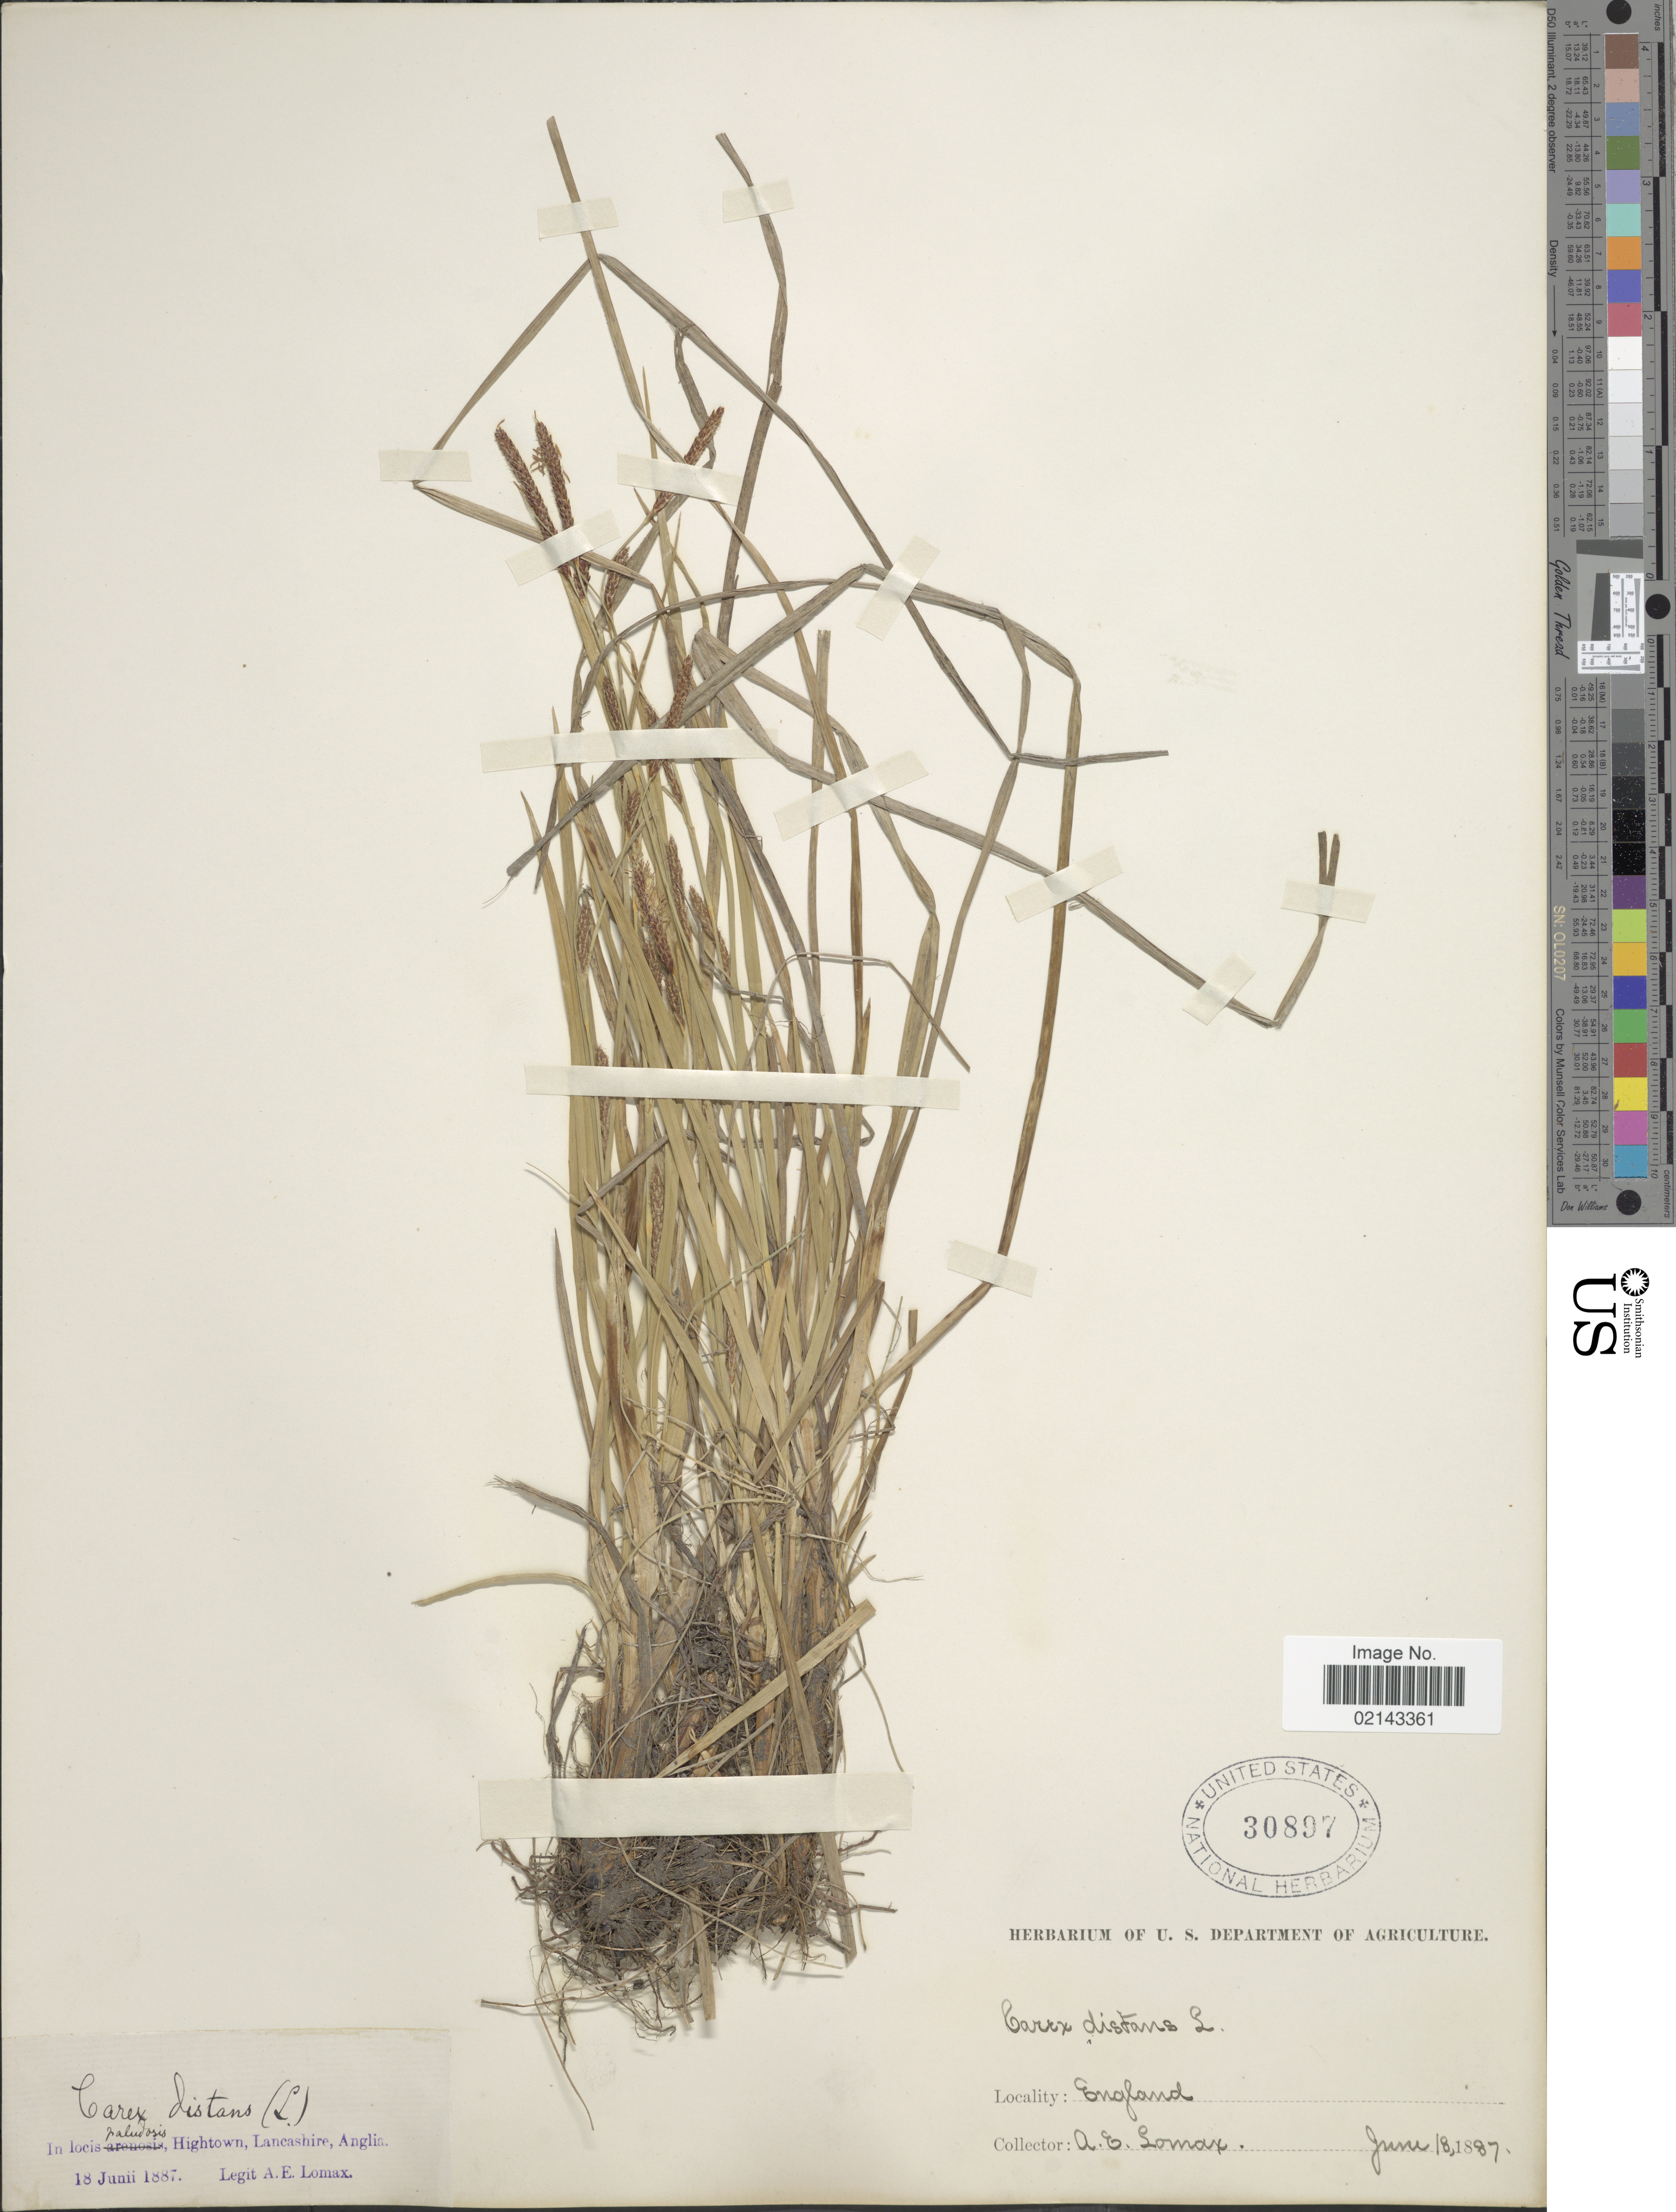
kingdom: Plantae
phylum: Tracheophyta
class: Liliopsida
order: Poales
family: Cyperaceae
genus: Carex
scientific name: Carex distans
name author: L.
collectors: A. Lomax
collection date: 1887-06-18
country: United Kingdom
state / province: England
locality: In locis paludosis Hightown, Lancashire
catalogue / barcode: US 30897